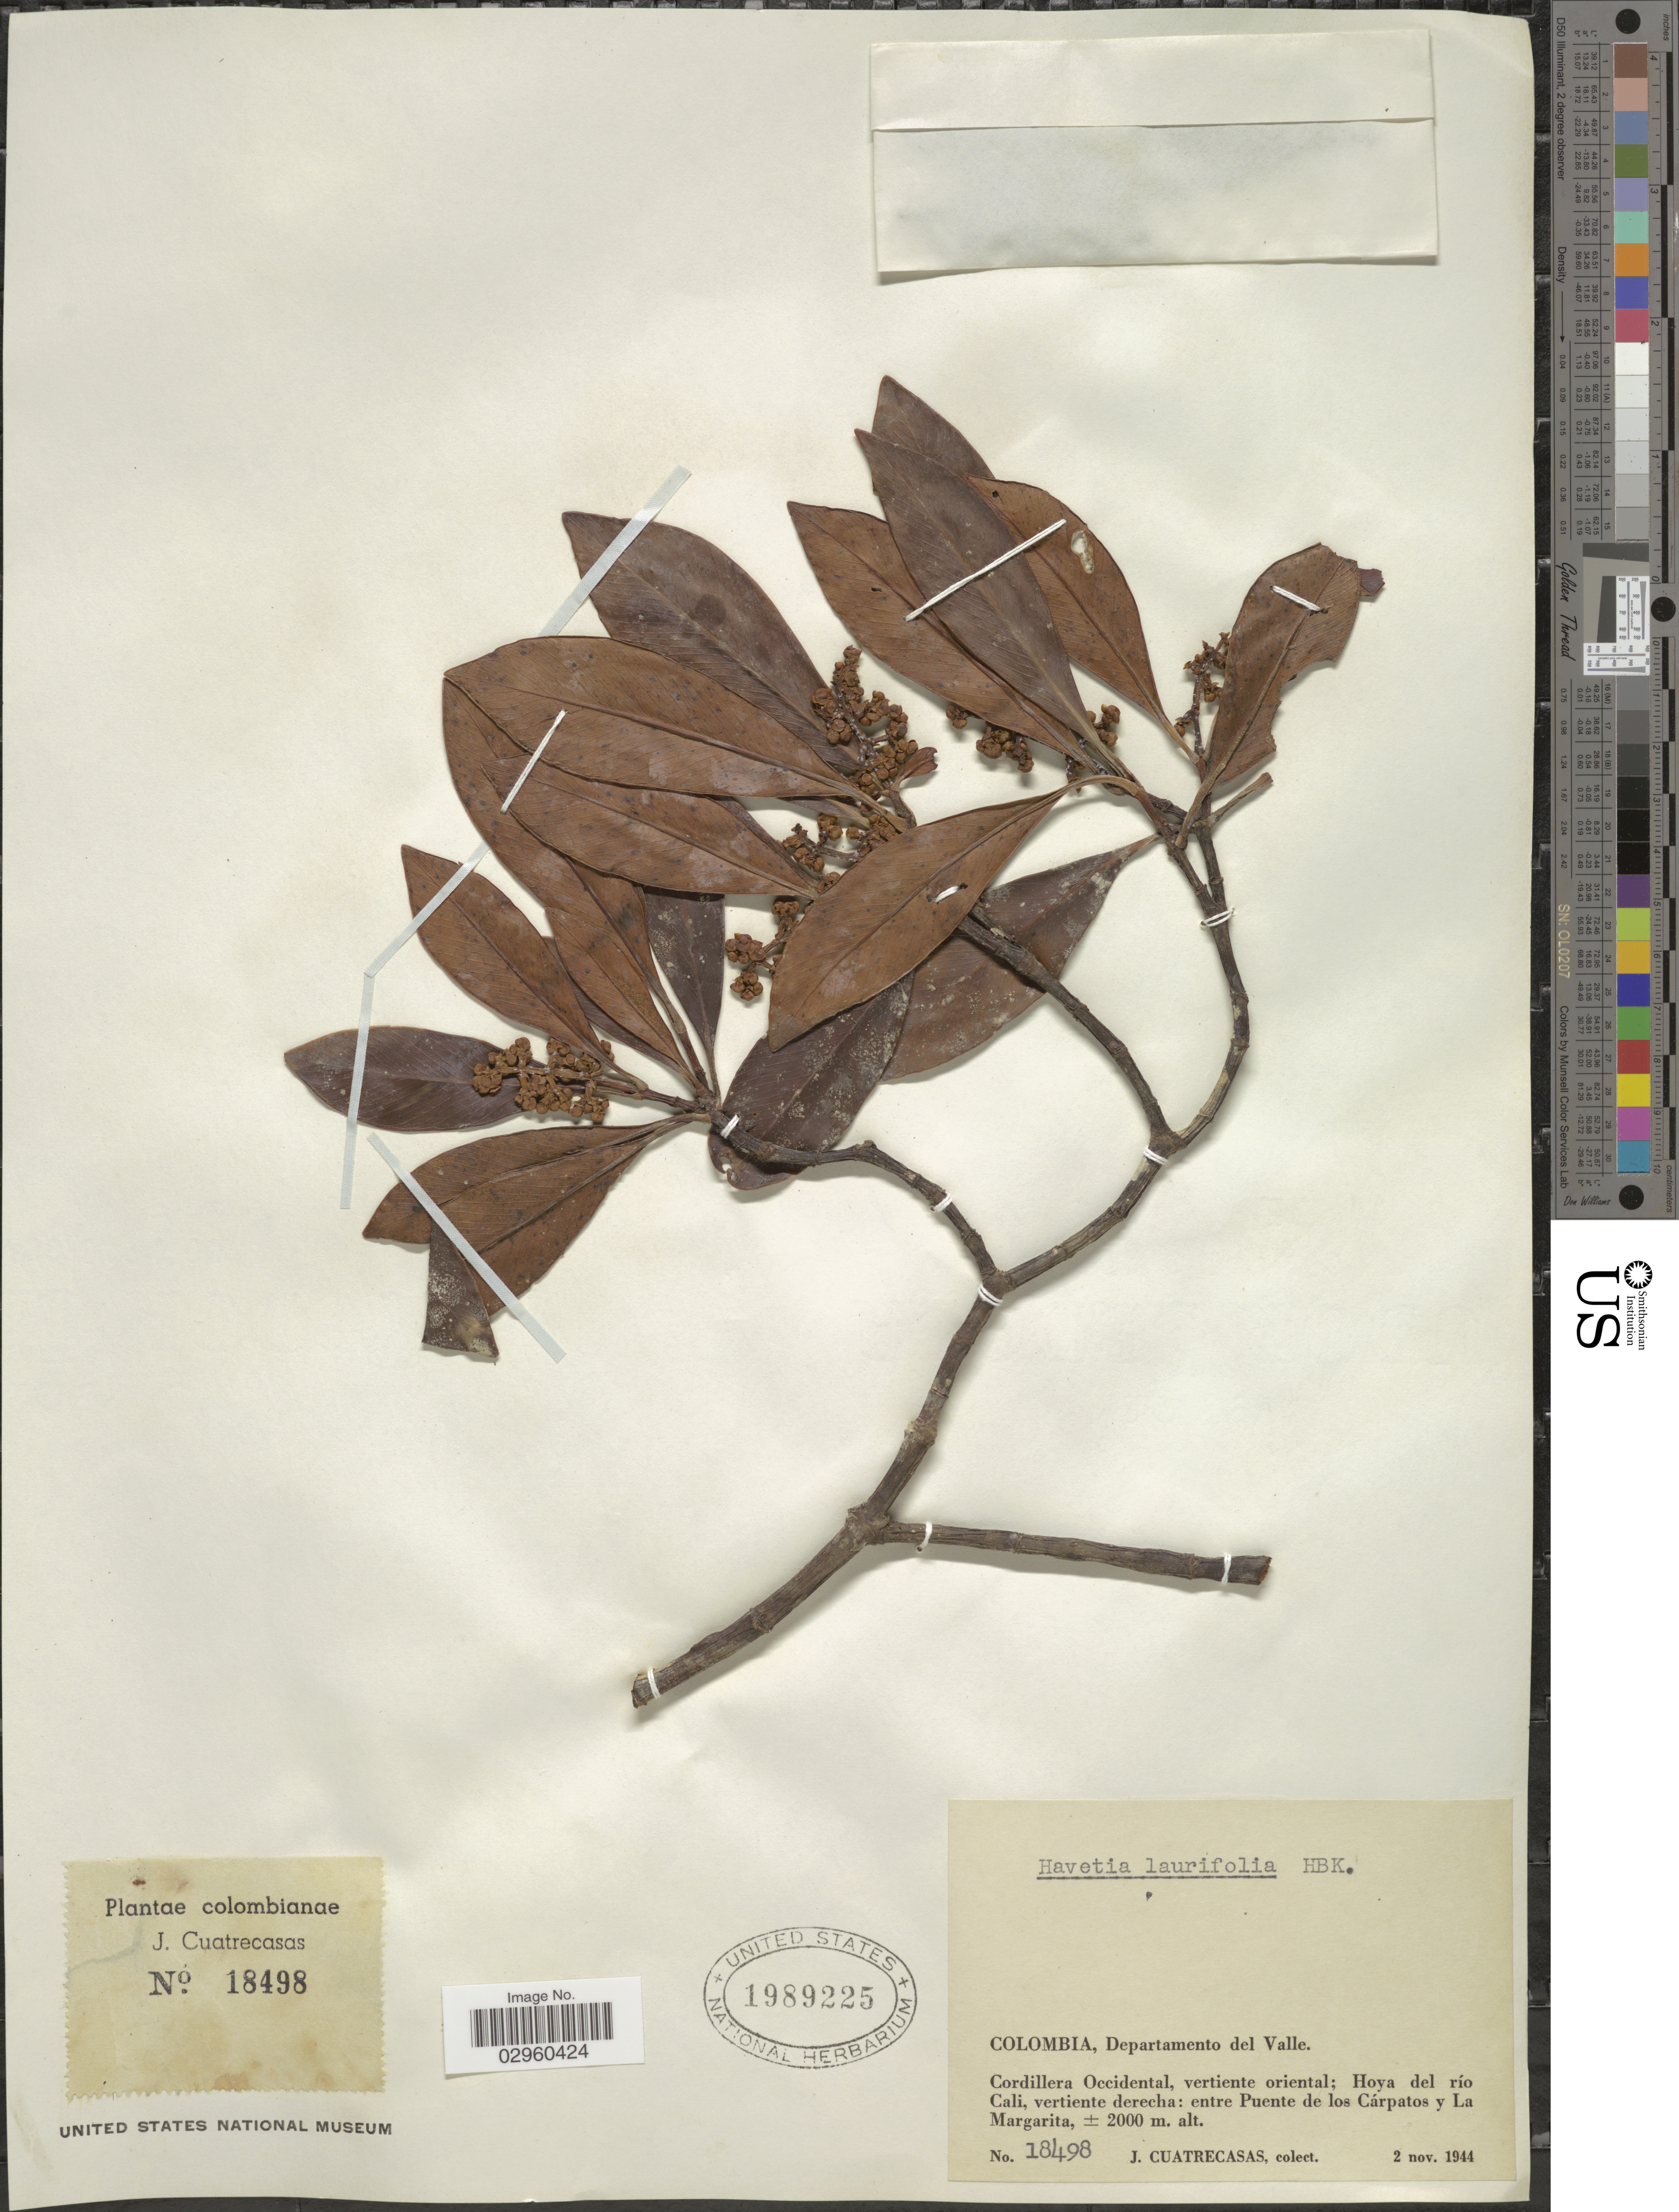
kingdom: Plantae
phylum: Tracheophyta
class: Magnoliopsida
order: Malpighiales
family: Clusiaceae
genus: Clusia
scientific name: Clusia colombiana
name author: Pipoly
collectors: J. Cuatrecasas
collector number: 18498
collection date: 1944-11-02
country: Colombia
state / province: Valle del Cauca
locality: Departamento del Valle. Cordillera Occidental, vertiente oriental; Hoya del río Cali, vertiente derecha: entre Puente de los Cárpatos y La Margarita.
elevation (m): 2000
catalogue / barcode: US 1989225